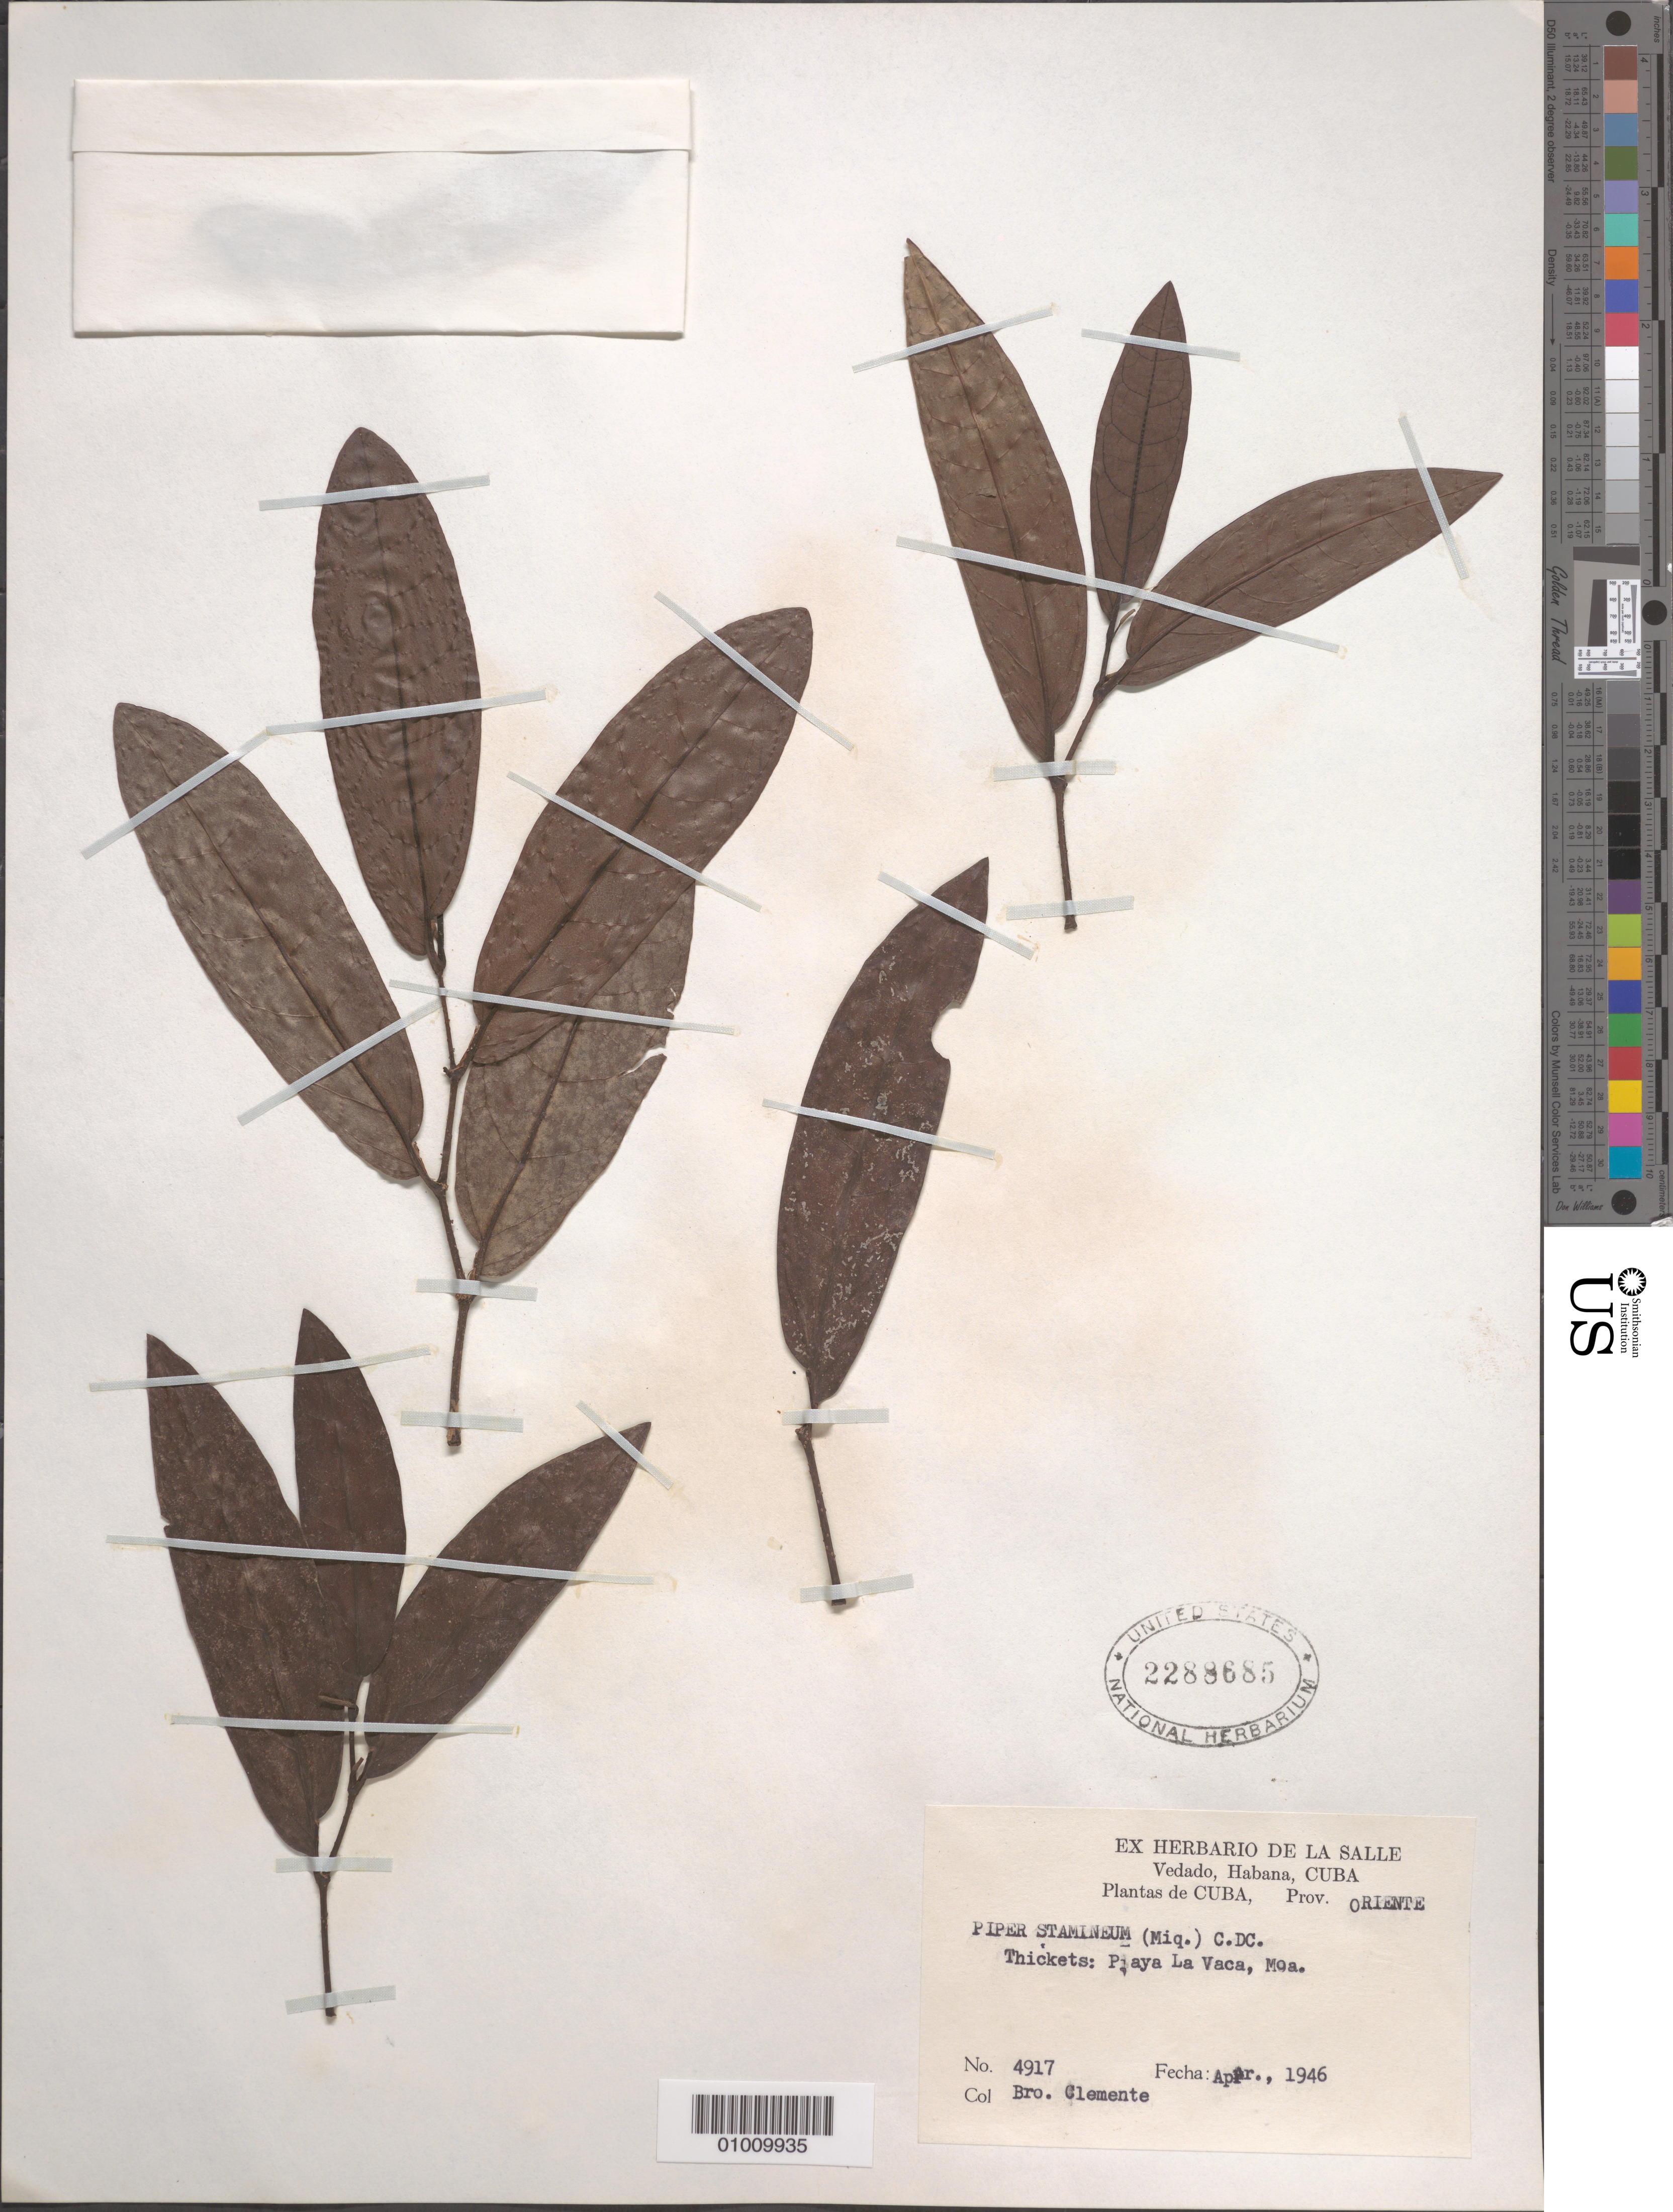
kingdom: Plantae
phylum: Tracheophyta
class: Magnoliopsida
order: Piperales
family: Piperaceae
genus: Piper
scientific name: Piper stamineum var. stamineum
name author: (Miq.) C. DC.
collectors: Bro. Clemente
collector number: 4917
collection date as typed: Apr 1946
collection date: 1946-04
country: Cuba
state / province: Holguín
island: Cuba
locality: Thickets: Playa La Vaca, Moa Vedado, Habana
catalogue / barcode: US 2288685